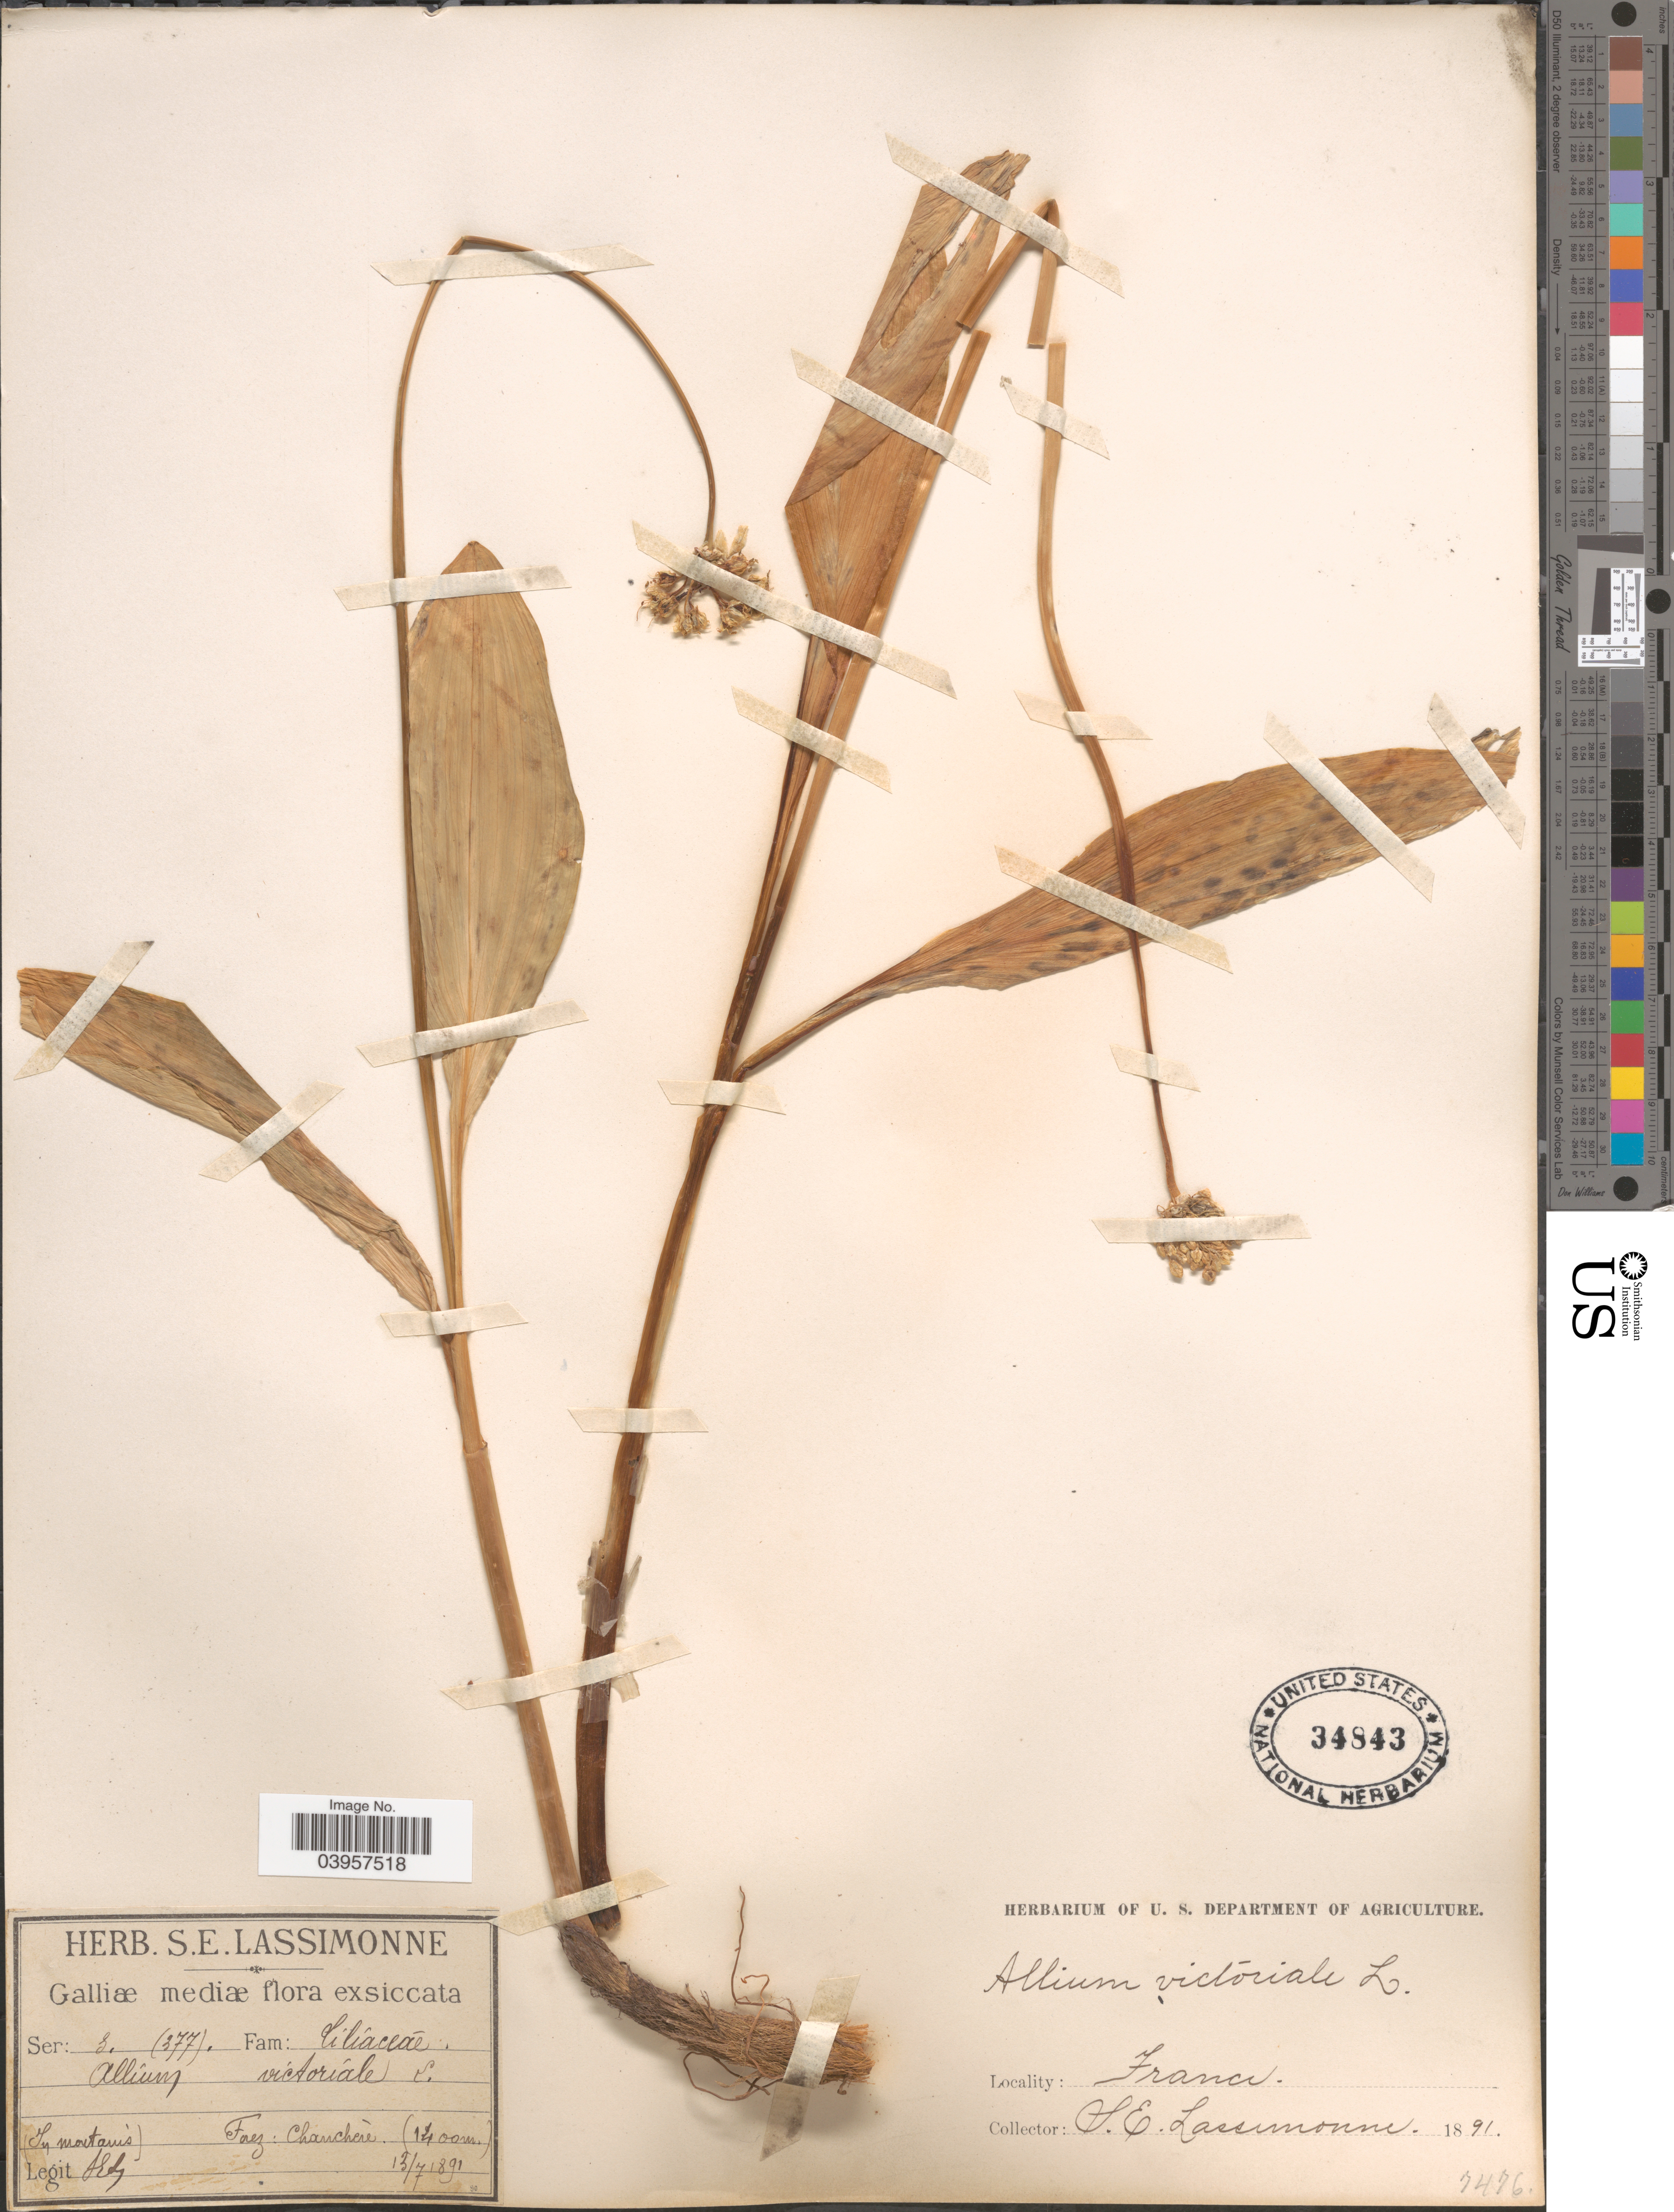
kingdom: Plantae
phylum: Tracheophyta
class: Liliopsida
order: Asparagales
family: Amaryllidaceae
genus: Allium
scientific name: Allium victorialis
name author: L.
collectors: S. Lassimonne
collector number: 377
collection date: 1891-07-15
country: France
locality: Galliae mediae. (In montanis) Faez: Chanchére.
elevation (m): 1400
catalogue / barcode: US 34843